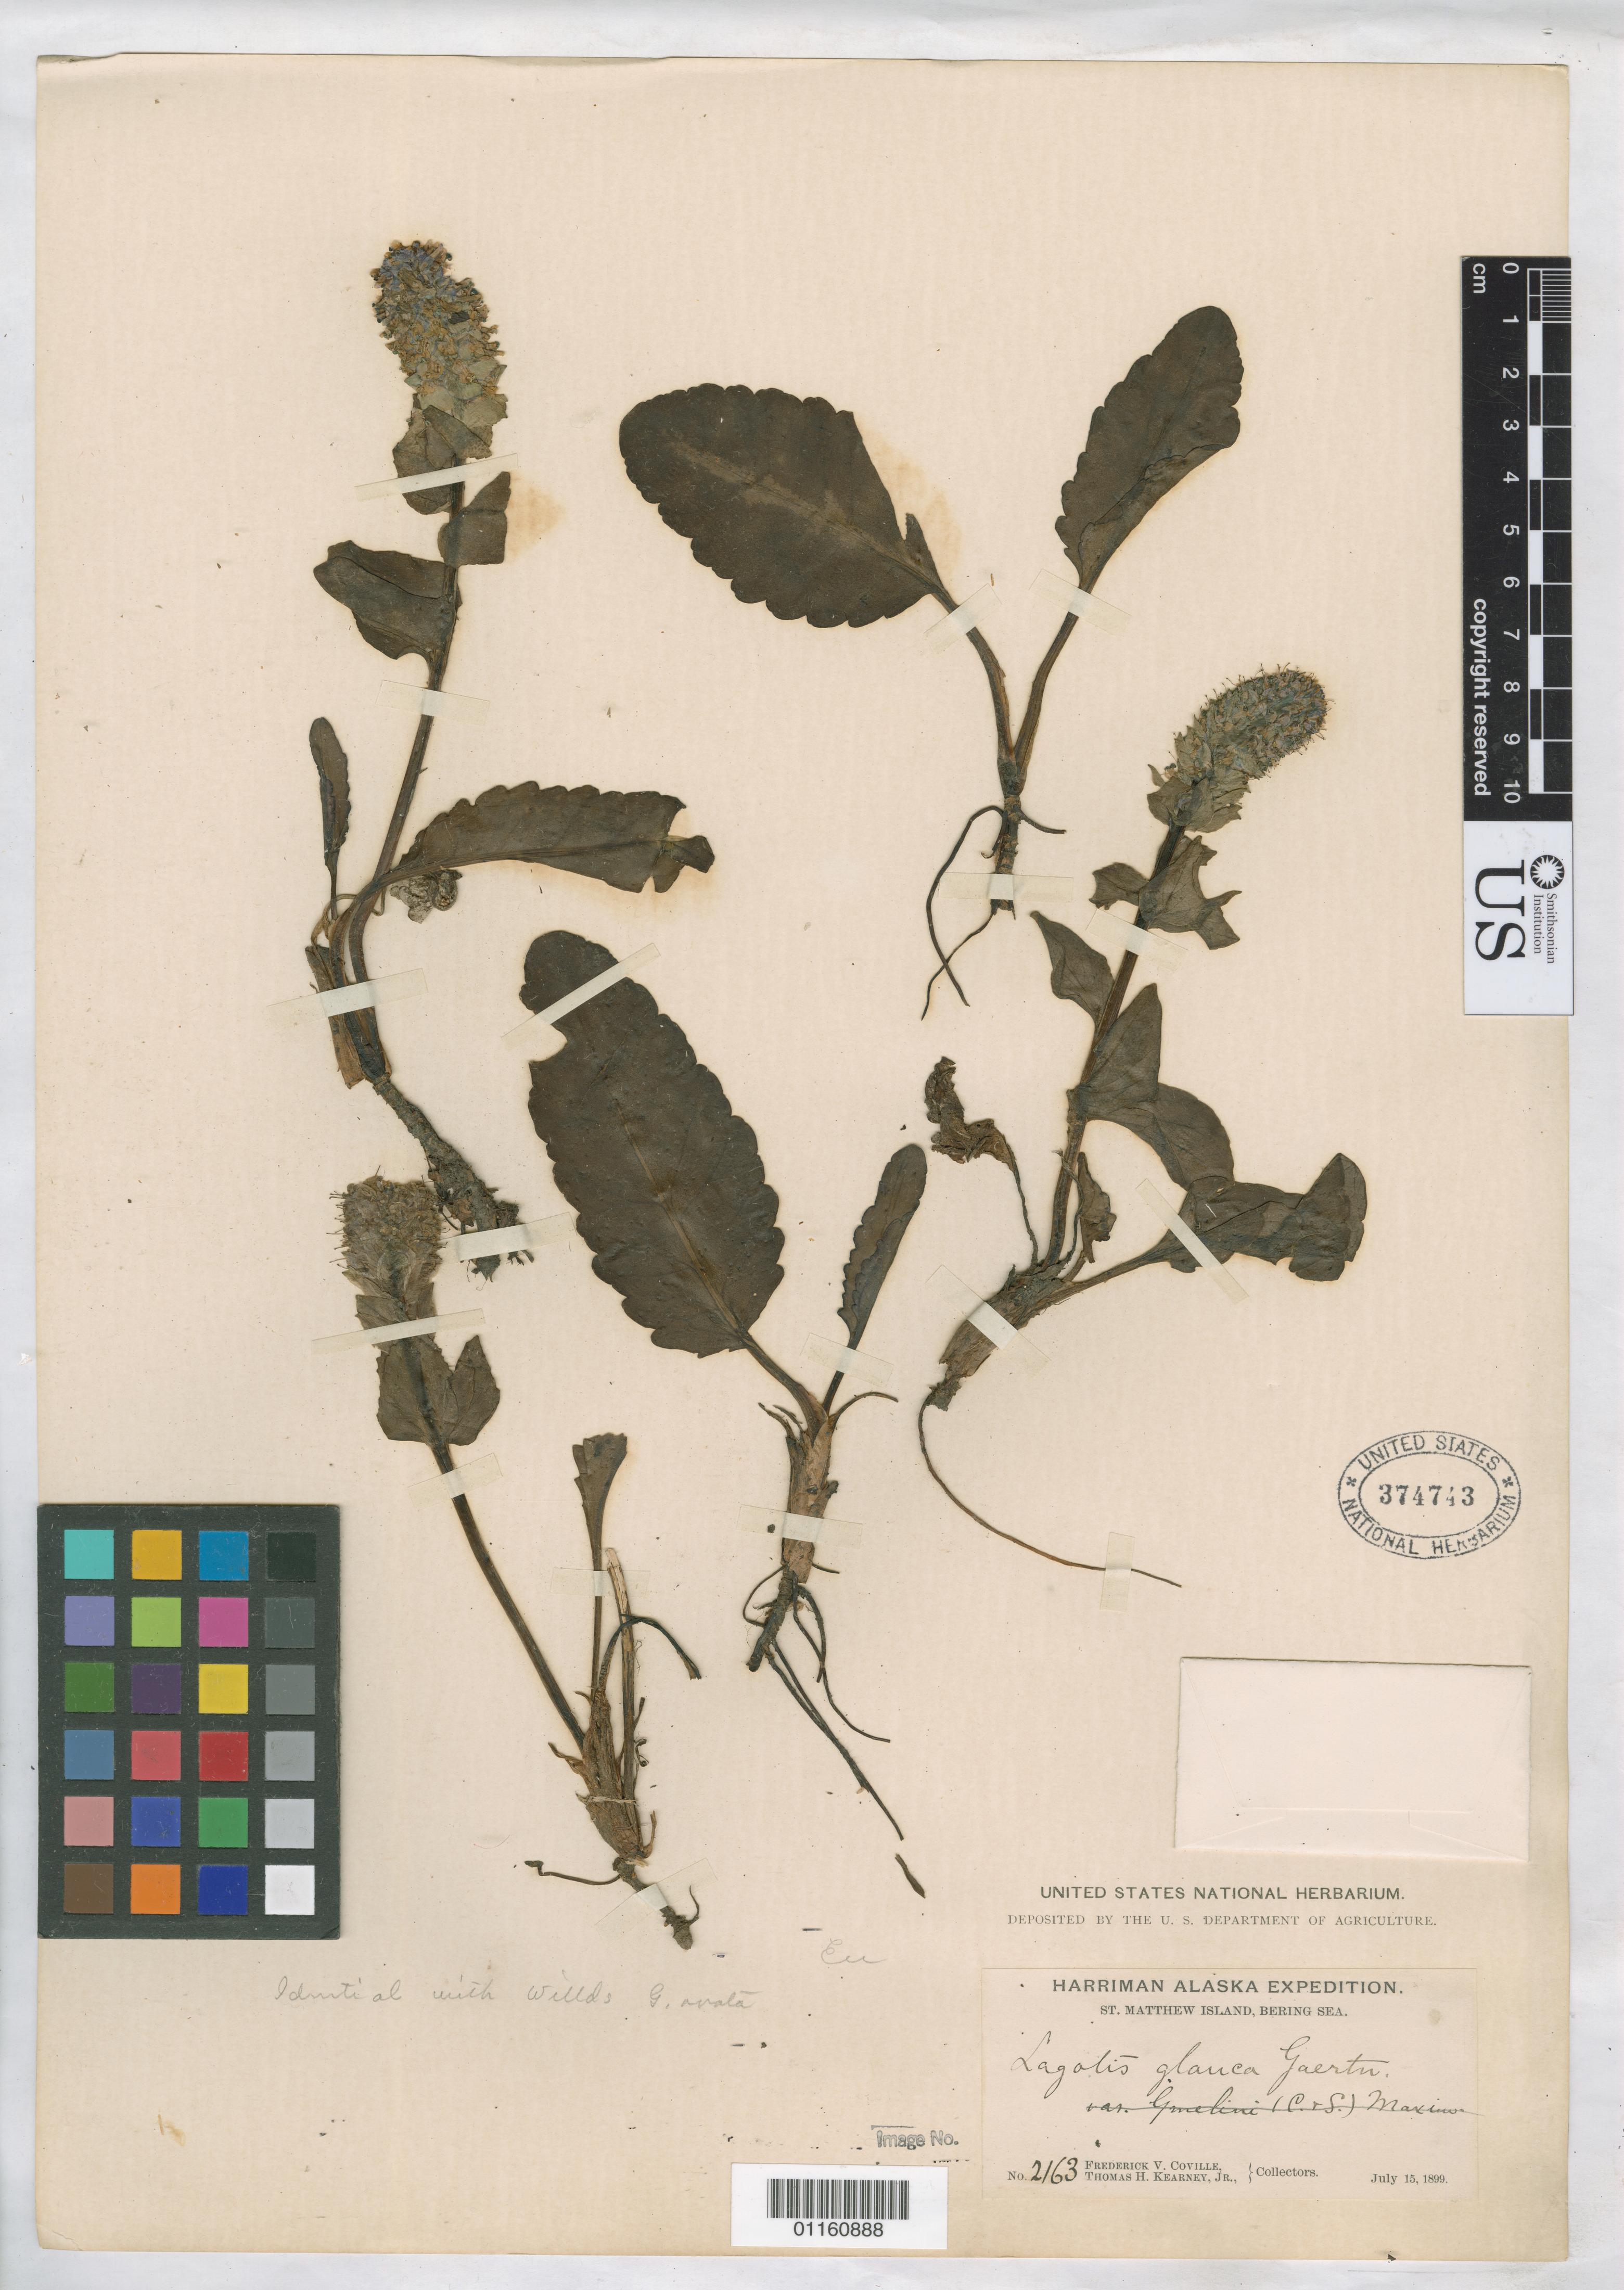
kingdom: Plantae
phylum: Tracheophyta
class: Magnoliopsida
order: Lamiales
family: Plantaginaceae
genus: Lagotis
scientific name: Lagotis glauca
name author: Gaertn.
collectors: F. V. Coville & T. H. Kearney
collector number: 2163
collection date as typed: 15 Jul 1899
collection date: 1899-07-15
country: United States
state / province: Alaska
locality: St. Matthew Island, Bering Sea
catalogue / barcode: US 374743